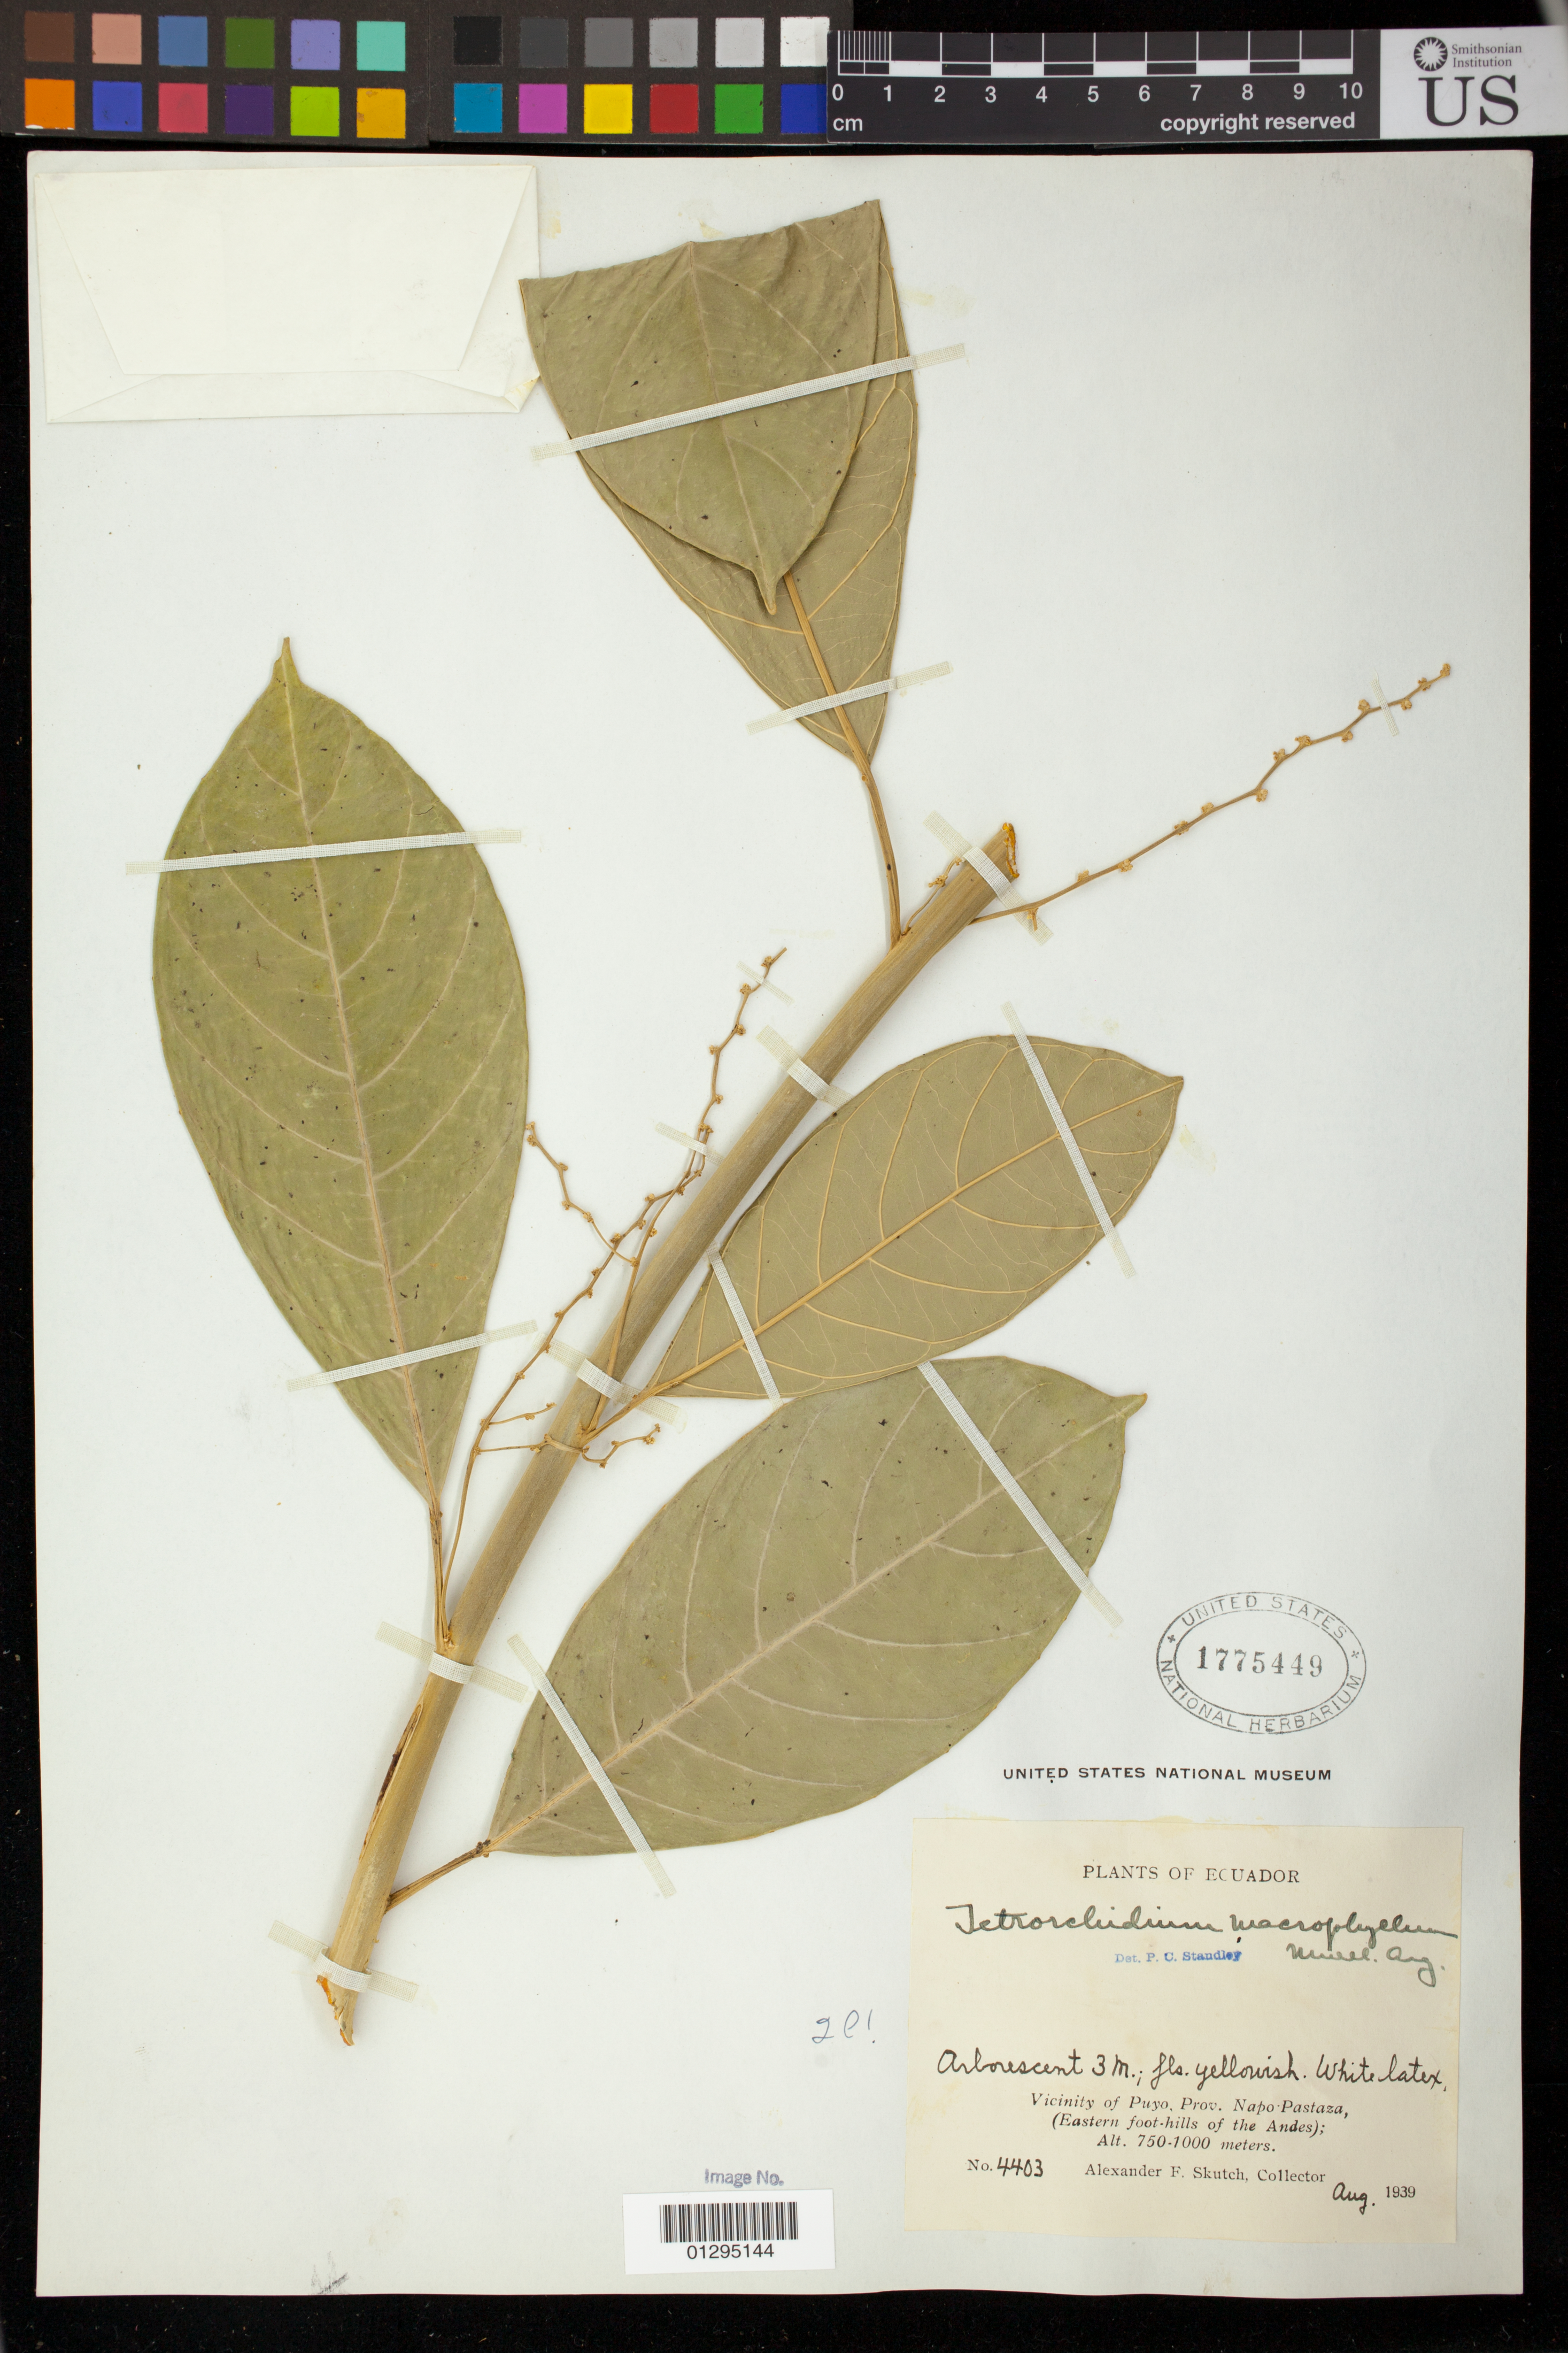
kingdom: Plantae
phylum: Tracheophyta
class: Magnoliopsida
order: Malpighiales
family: Euphorbiaceae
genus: Tetrorchidium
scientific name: Tetrorchidium macrophyllum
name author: Müll. Arg.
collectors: A. F. Skutch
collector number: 4403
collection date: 1939-08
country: Ecuador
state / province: Pastaza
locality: Vicinity of Puyo, Eastern foot-hills of the Andes.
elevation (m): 750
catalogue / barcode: US 1775449